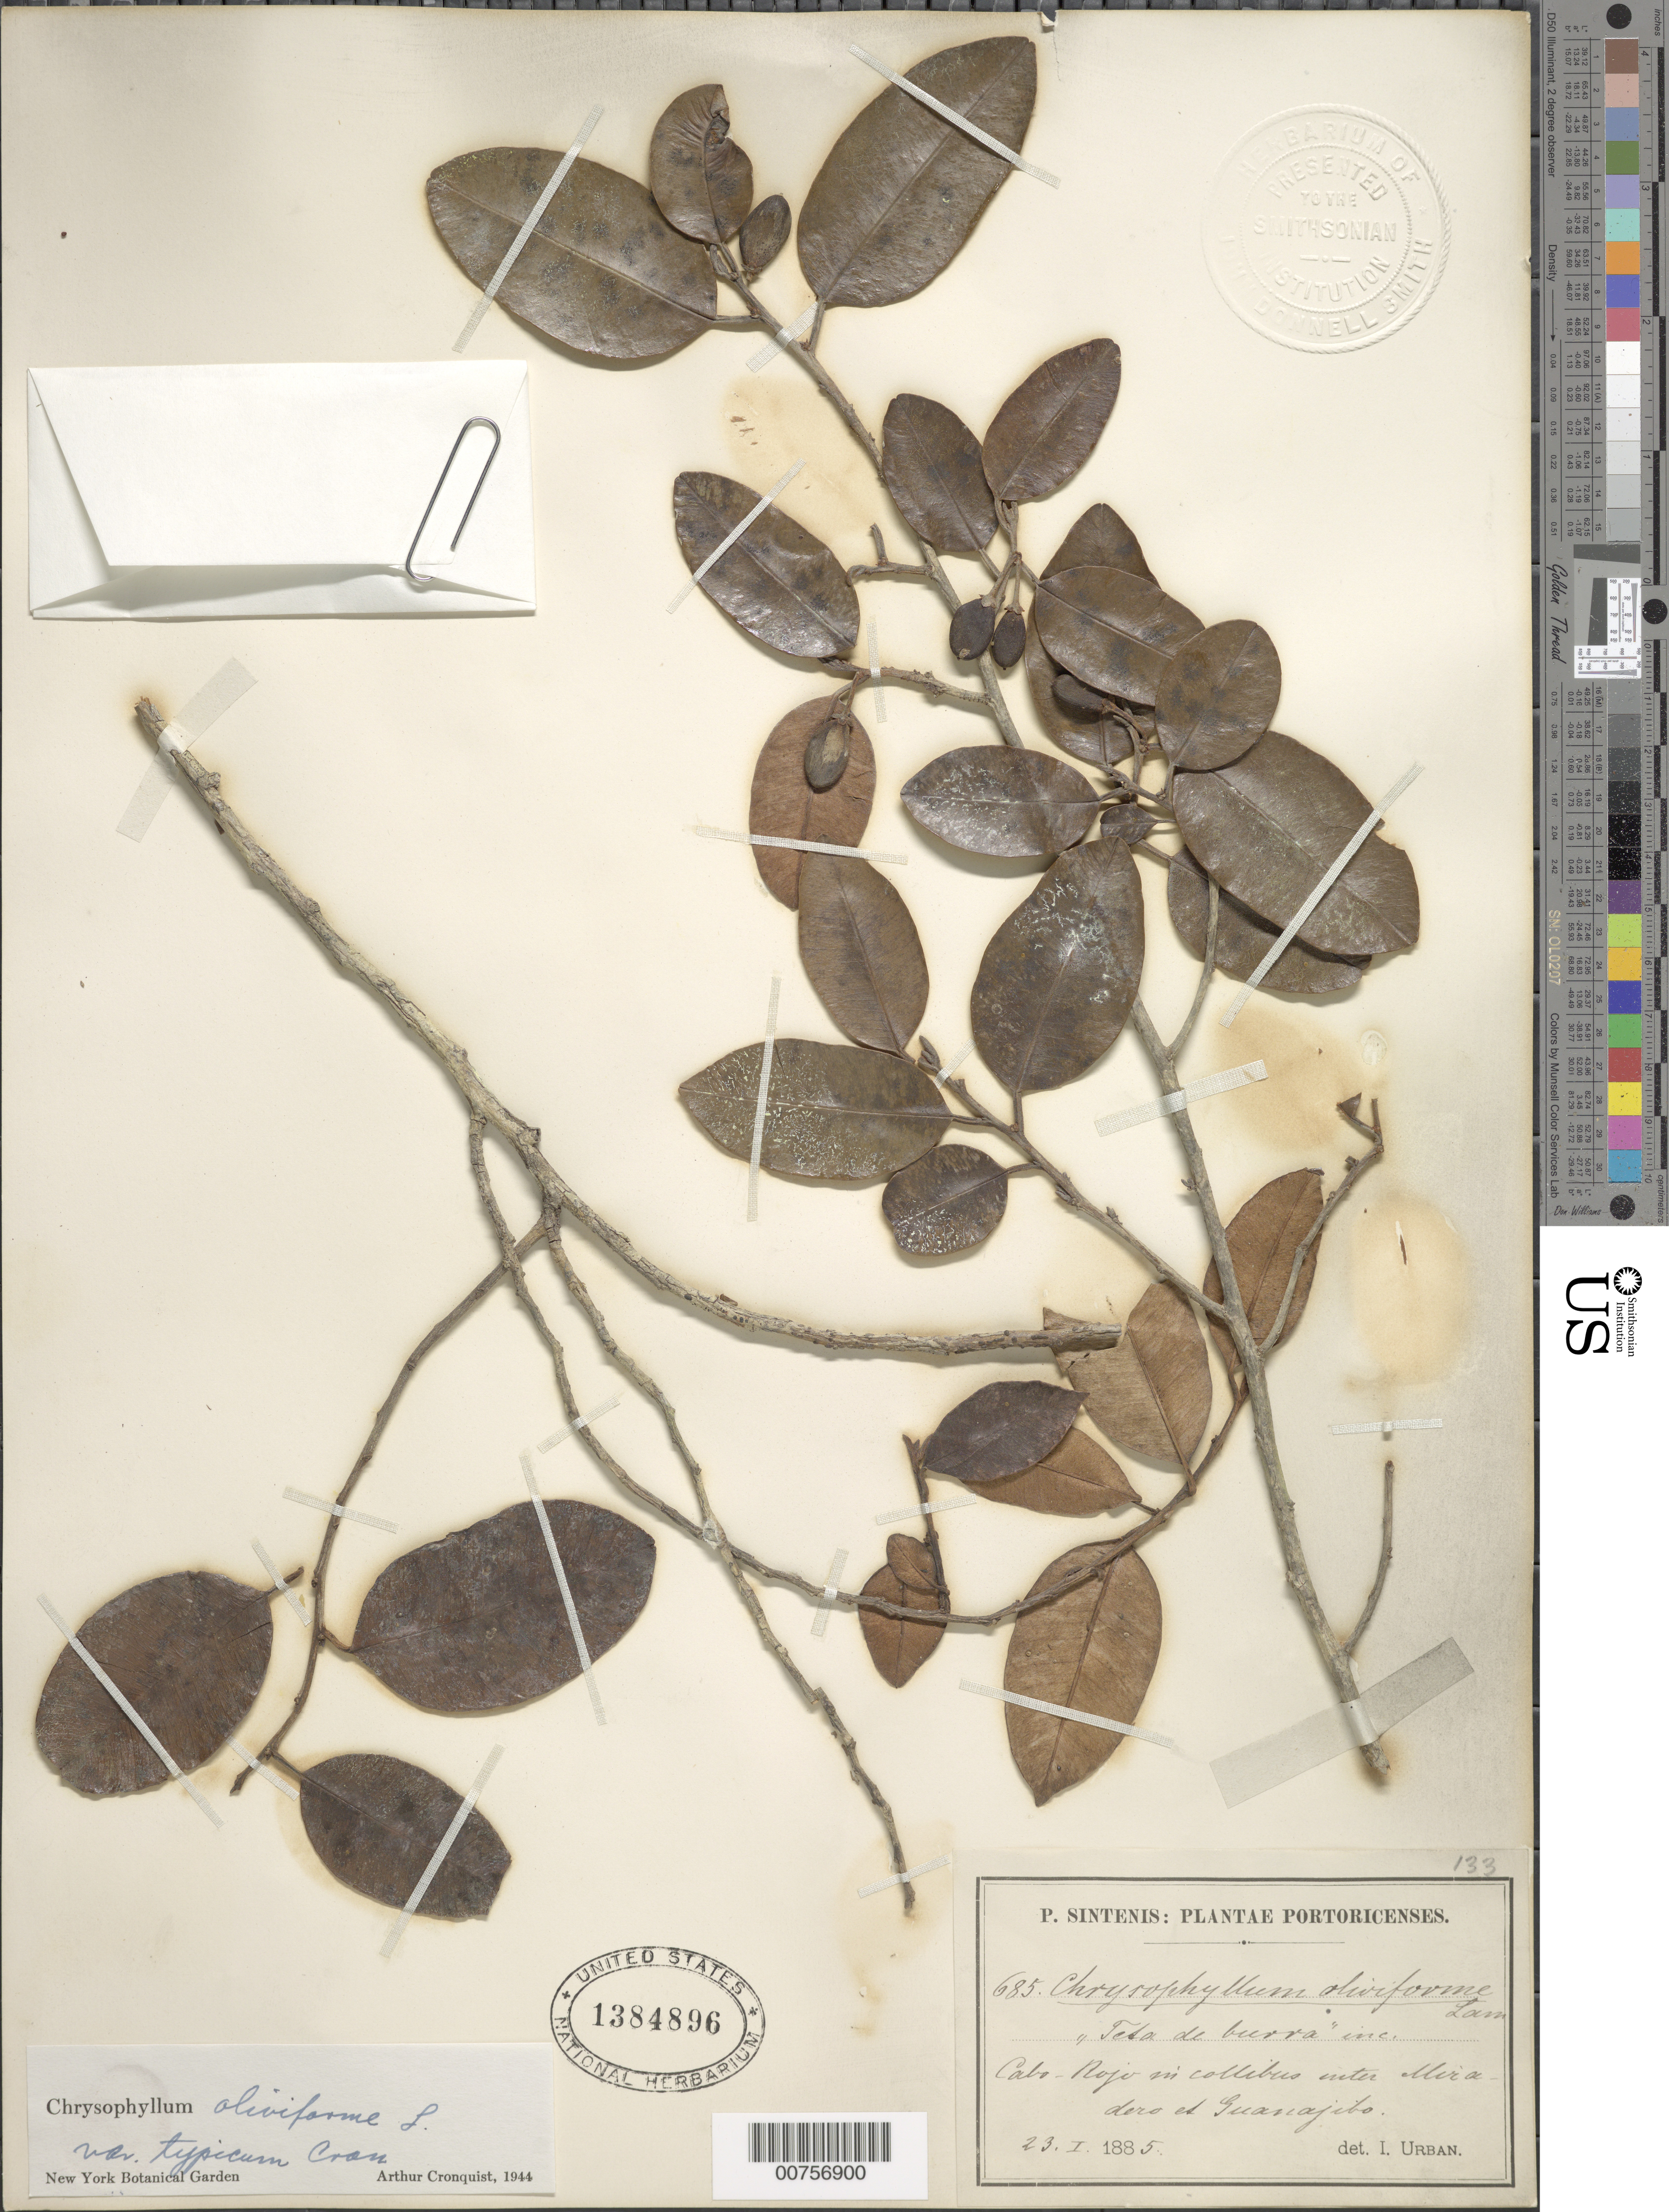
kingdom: Plantae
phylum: Tracheophyta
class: Magnoliopsida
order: Ericales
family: Sapotaceae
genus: Chrysophyllum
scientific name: Chrysophyllum oliviforme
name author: L.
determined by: Cronquist, A. J.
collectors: P. Sintenis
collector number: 685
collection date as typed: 23 Jan 1885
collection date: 1885-01-23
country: Puerto Rico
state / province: Cabo Rojo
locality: Cabo Rojo in collibus inter Miradero et Guanajibo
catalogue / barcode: US 1384896